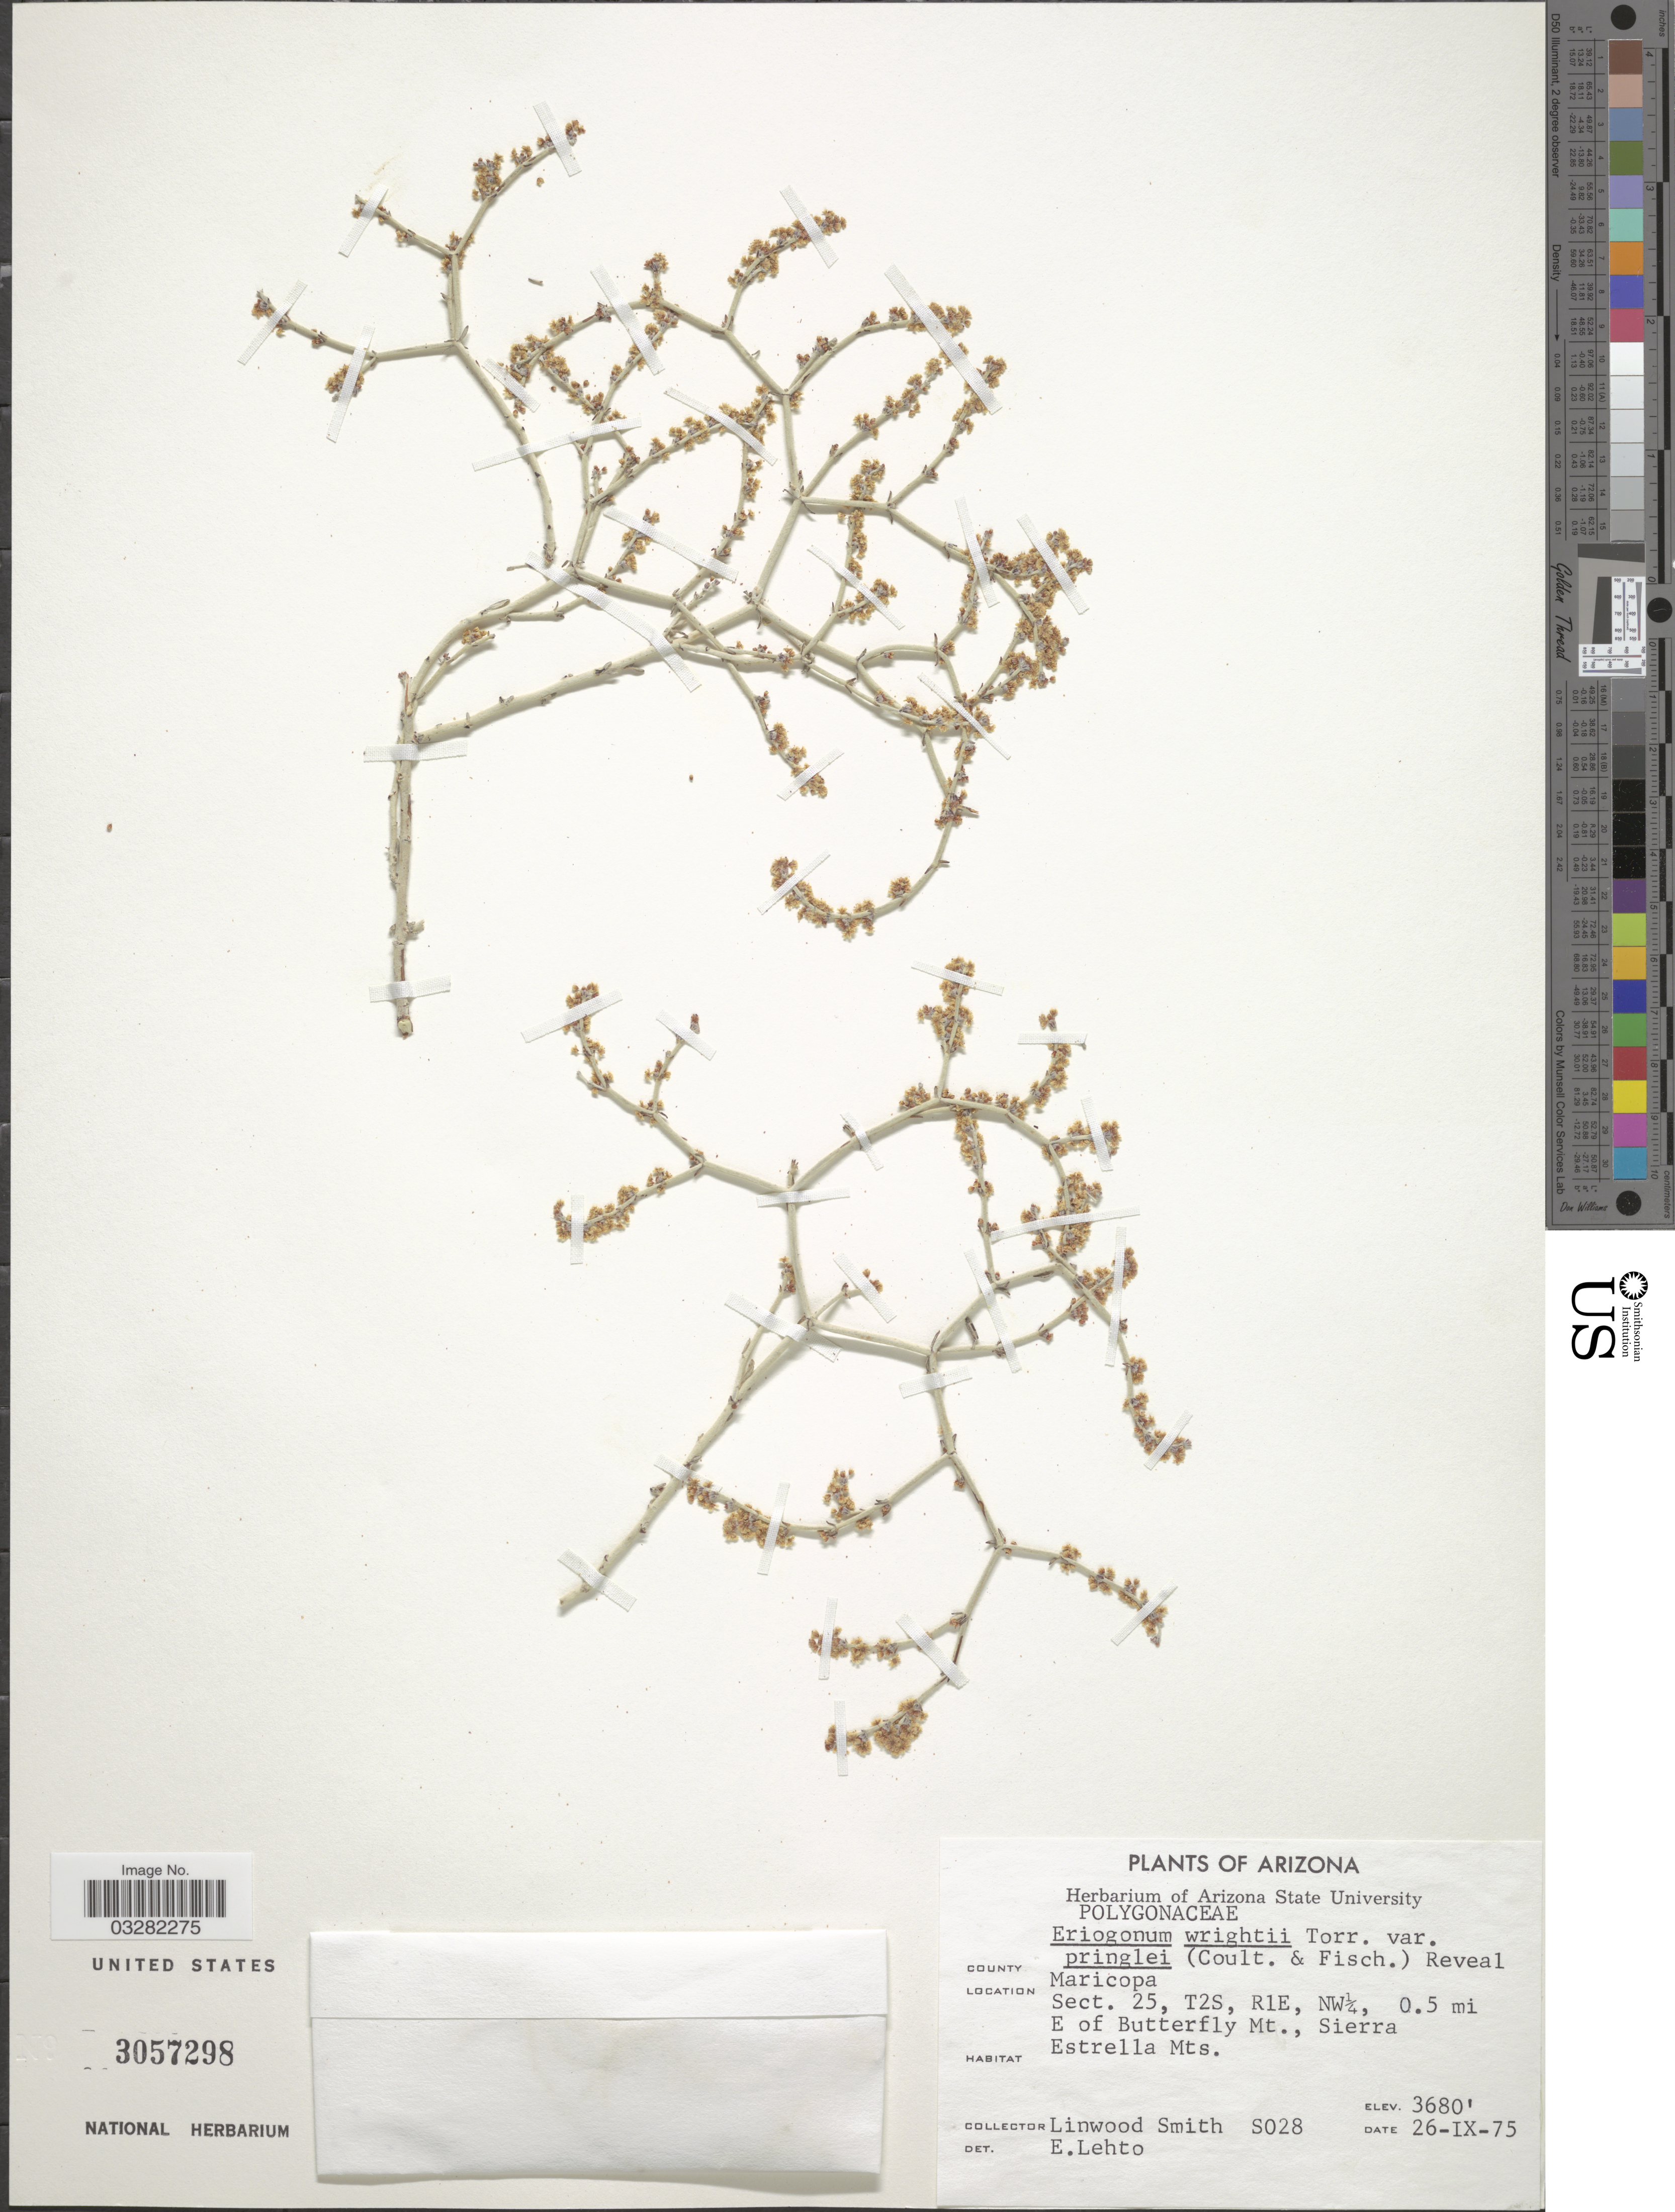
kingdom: Plantae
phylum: Tracheophyta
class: Magnoliopsida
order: Caryophyllales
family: Polygonaceae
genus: Eriogonum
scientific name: Eriogonum wrightii var. pringlei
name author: (J.M. Coult. & Fisher) Reveal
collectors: L. Smith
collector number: S028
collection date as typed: Transcribed d/m/y: 26/9/75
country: United States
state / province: Arizona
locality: County Maricopa. Sect. 25, T2S, R1E, NW¼, 0.5 mi E of Butterfly Mt., Sierra Estrella Mts.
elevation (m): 1122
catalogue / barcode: US 3057298